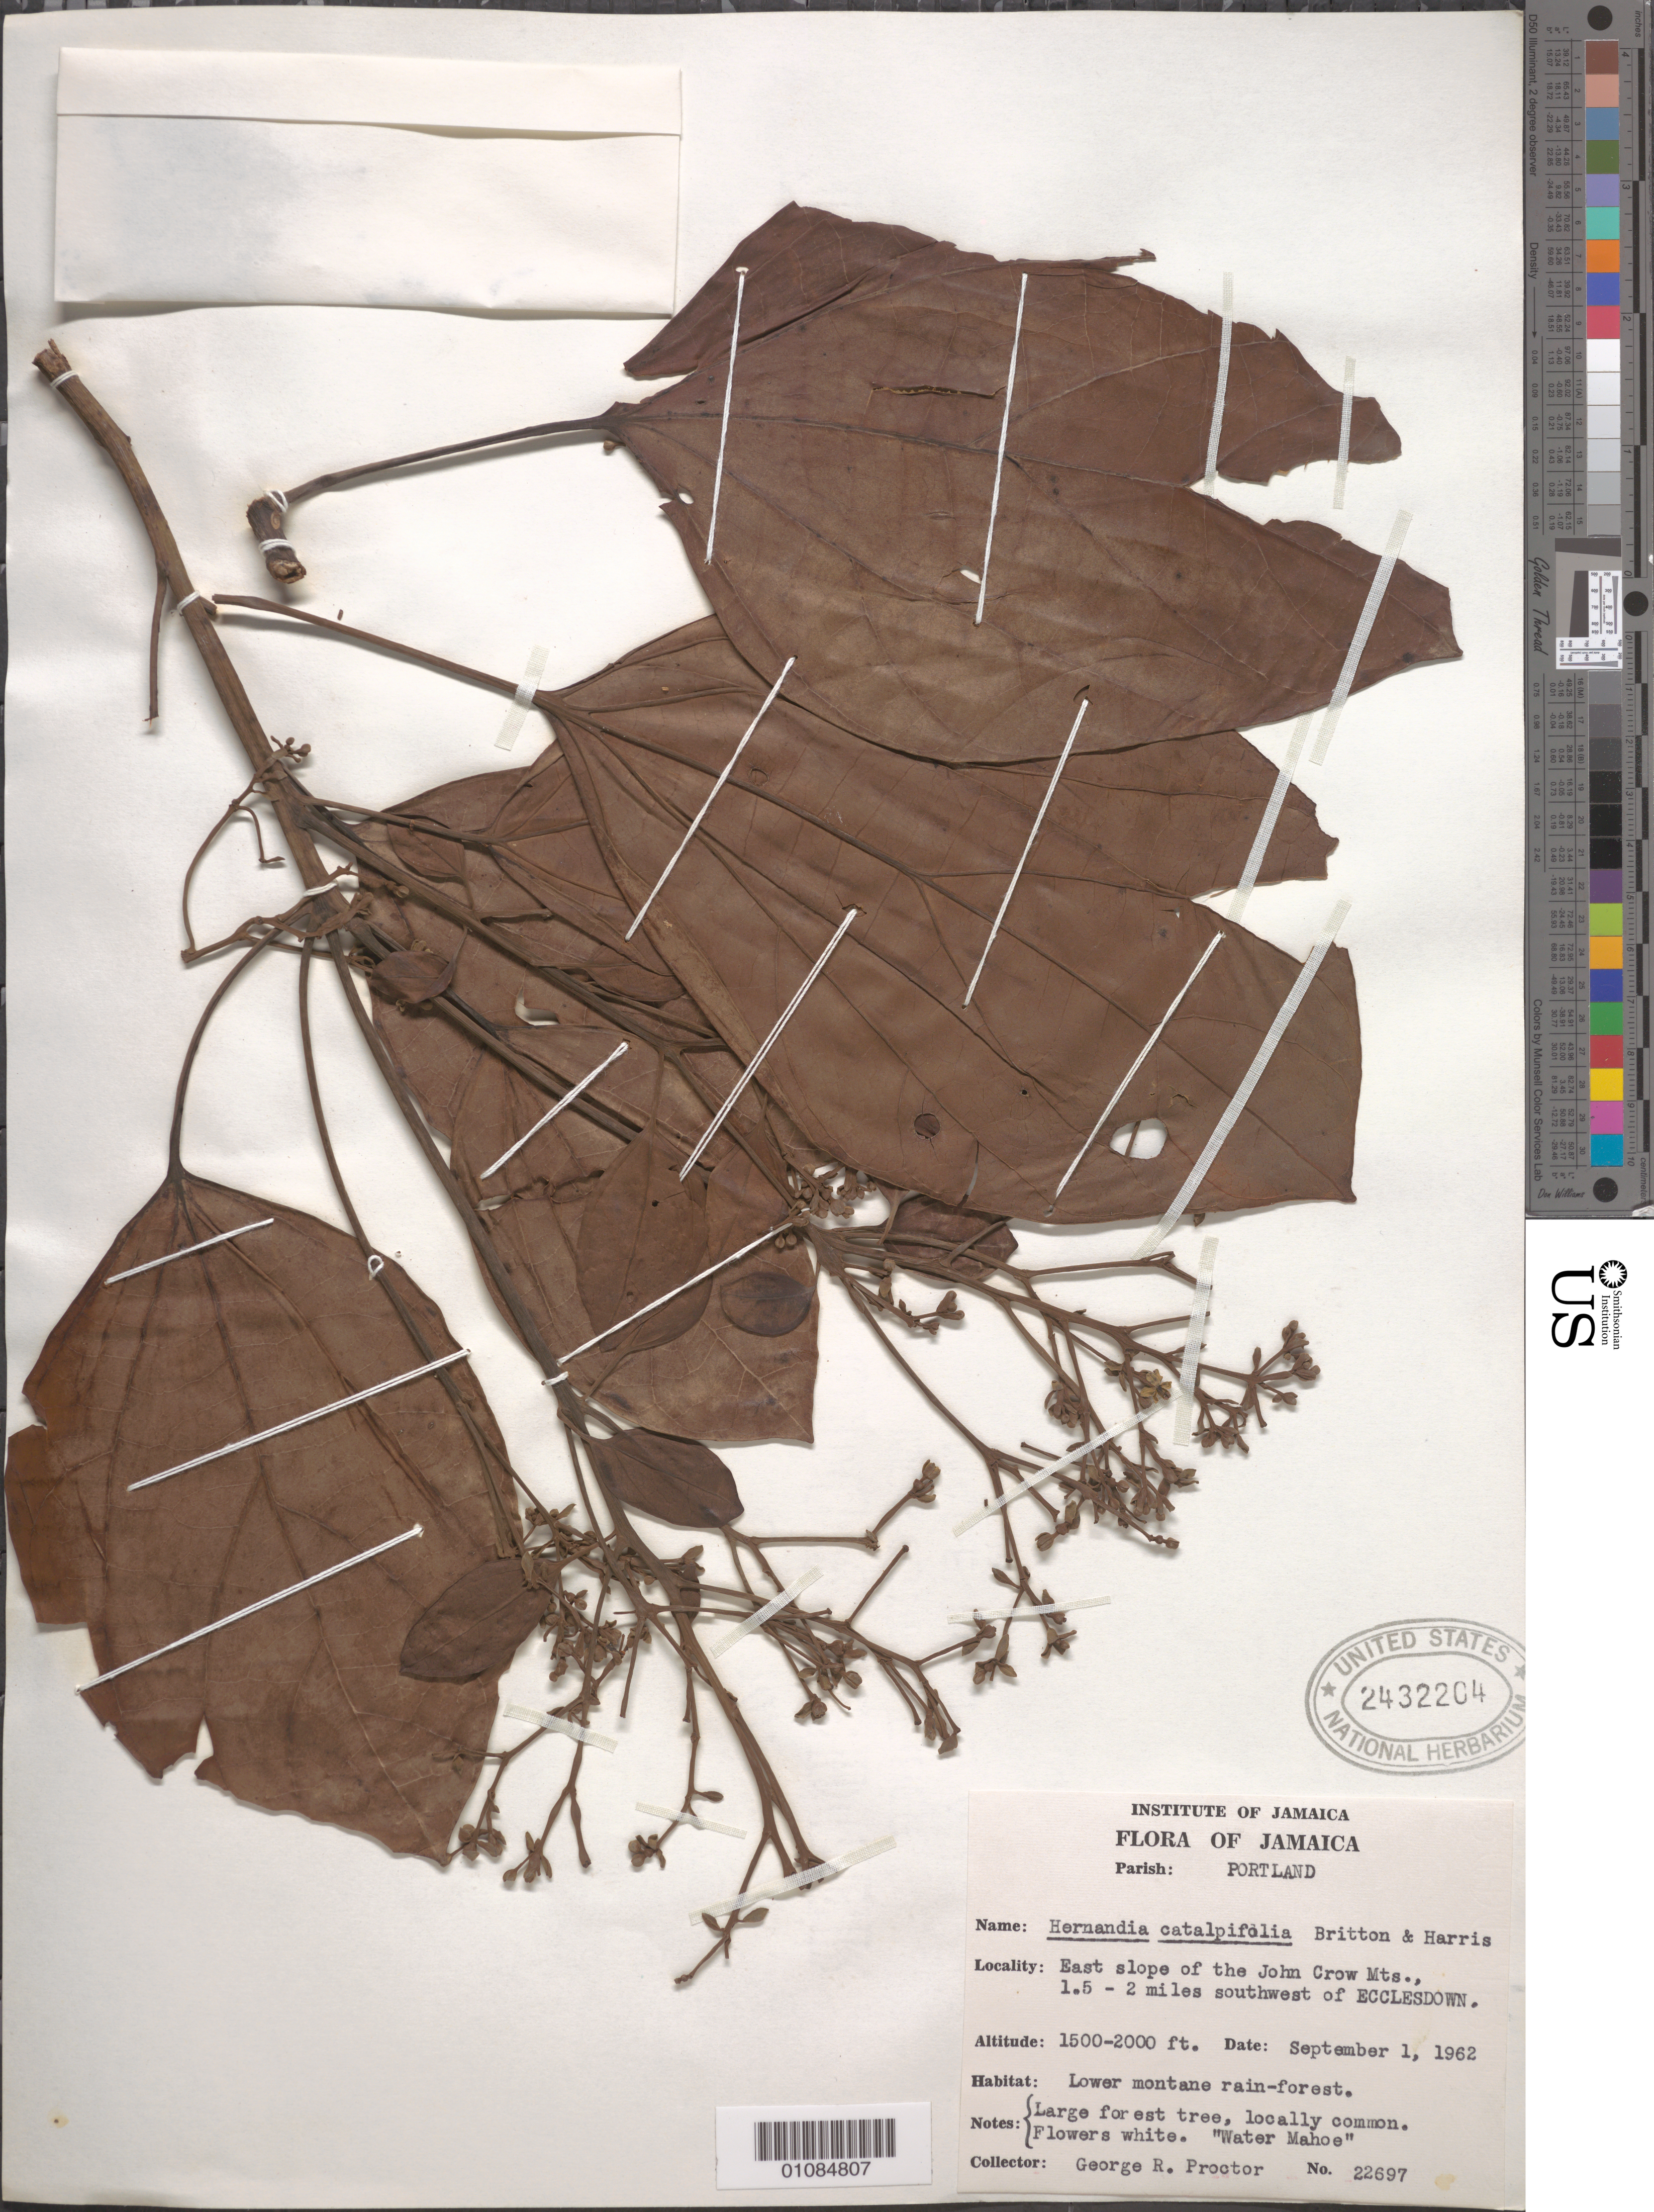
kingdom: Plantae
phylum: Tracheophyta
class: Magnoliopsida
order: Laurales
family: Hernandiaceae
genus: Hernandia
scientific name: Hernandia catalpifolia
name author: Britton & Fawc.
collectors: G. R. Proctor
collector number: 22697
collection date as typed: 01 Sep 1962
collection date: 1962-09-01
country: Jamaica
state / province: Portland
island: Jamaica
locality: East slope of the John Crow Mts., 1.5-2 miles southwest of Ecclesdown.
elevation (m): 457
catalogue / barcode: US 2432204